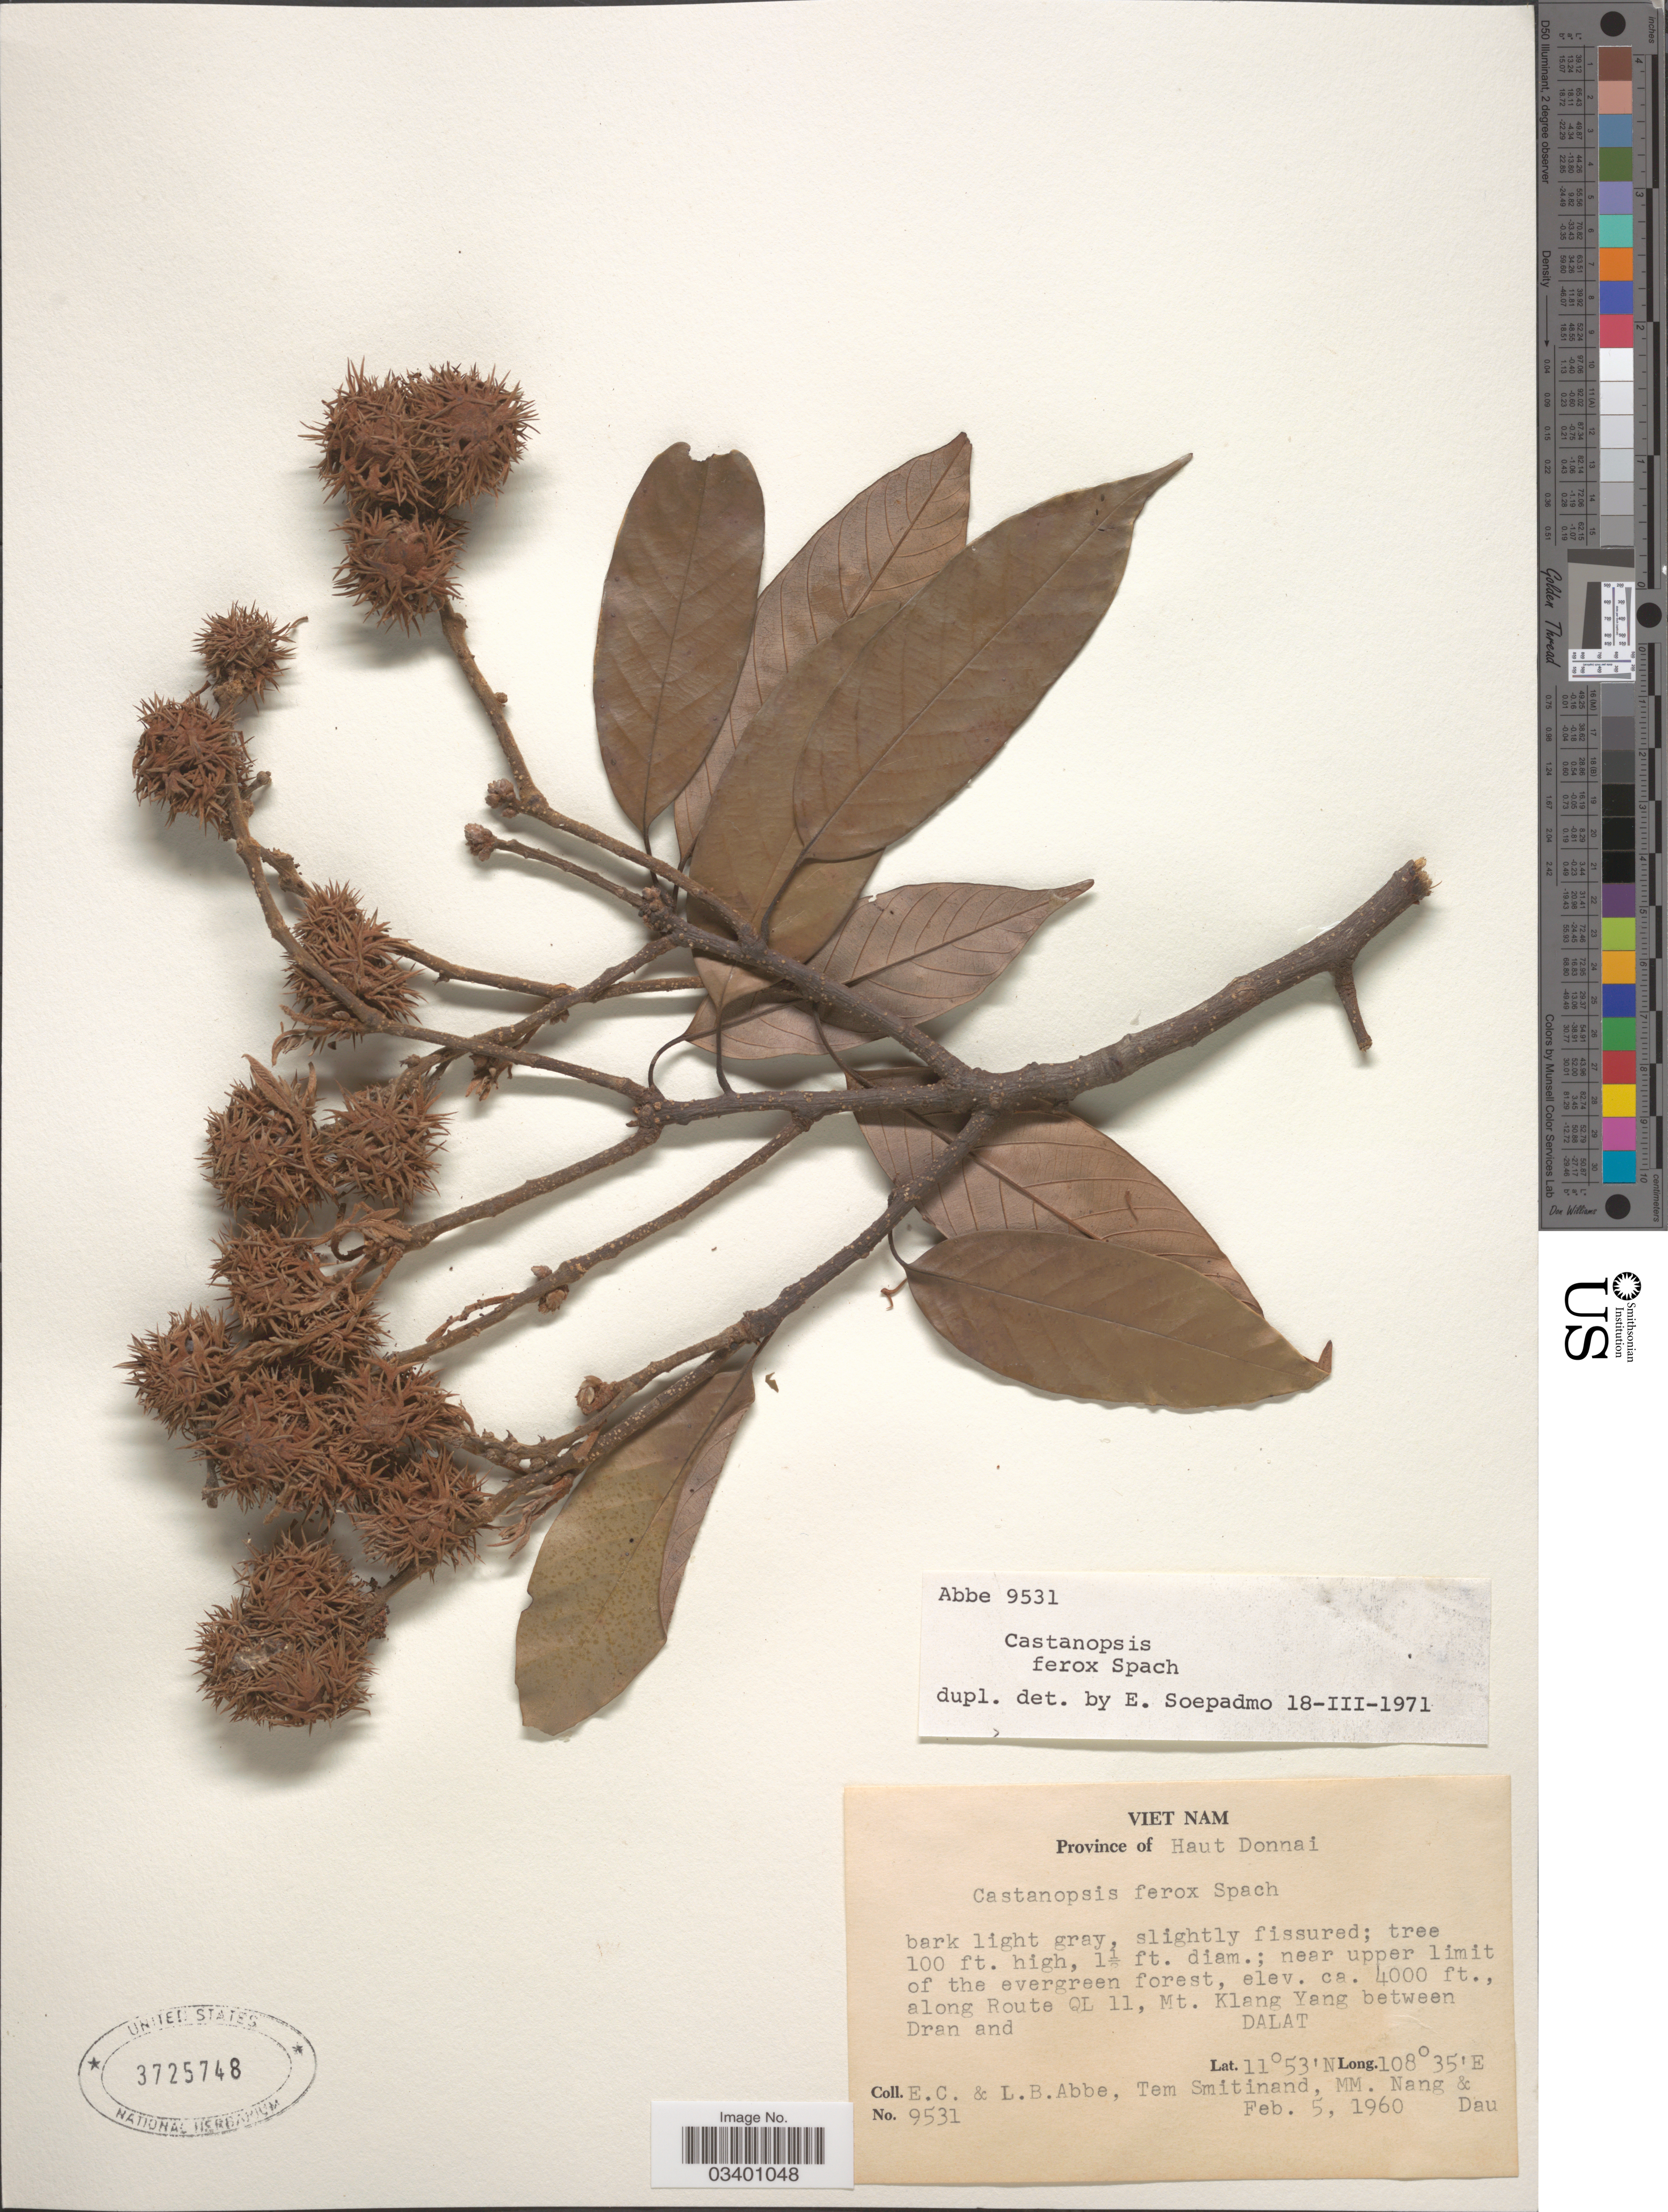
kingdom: Plantae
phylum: Tracheophyta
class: Magnoliopsida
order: Fagales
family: Fagaceae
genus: Castanopsis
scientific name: Castanopsis ferox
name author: Spach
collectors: E. C. Abbe, L. B. Abbe, T. Smitinand, M. Nang & -- Dau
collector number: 9531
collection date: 1960-02-05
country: Vietnam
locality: Province of Haut Donnai, along Route QL 11, Mt. Klang Yang between Dran and Dalat.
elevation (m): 1219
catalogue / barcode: US 3725748